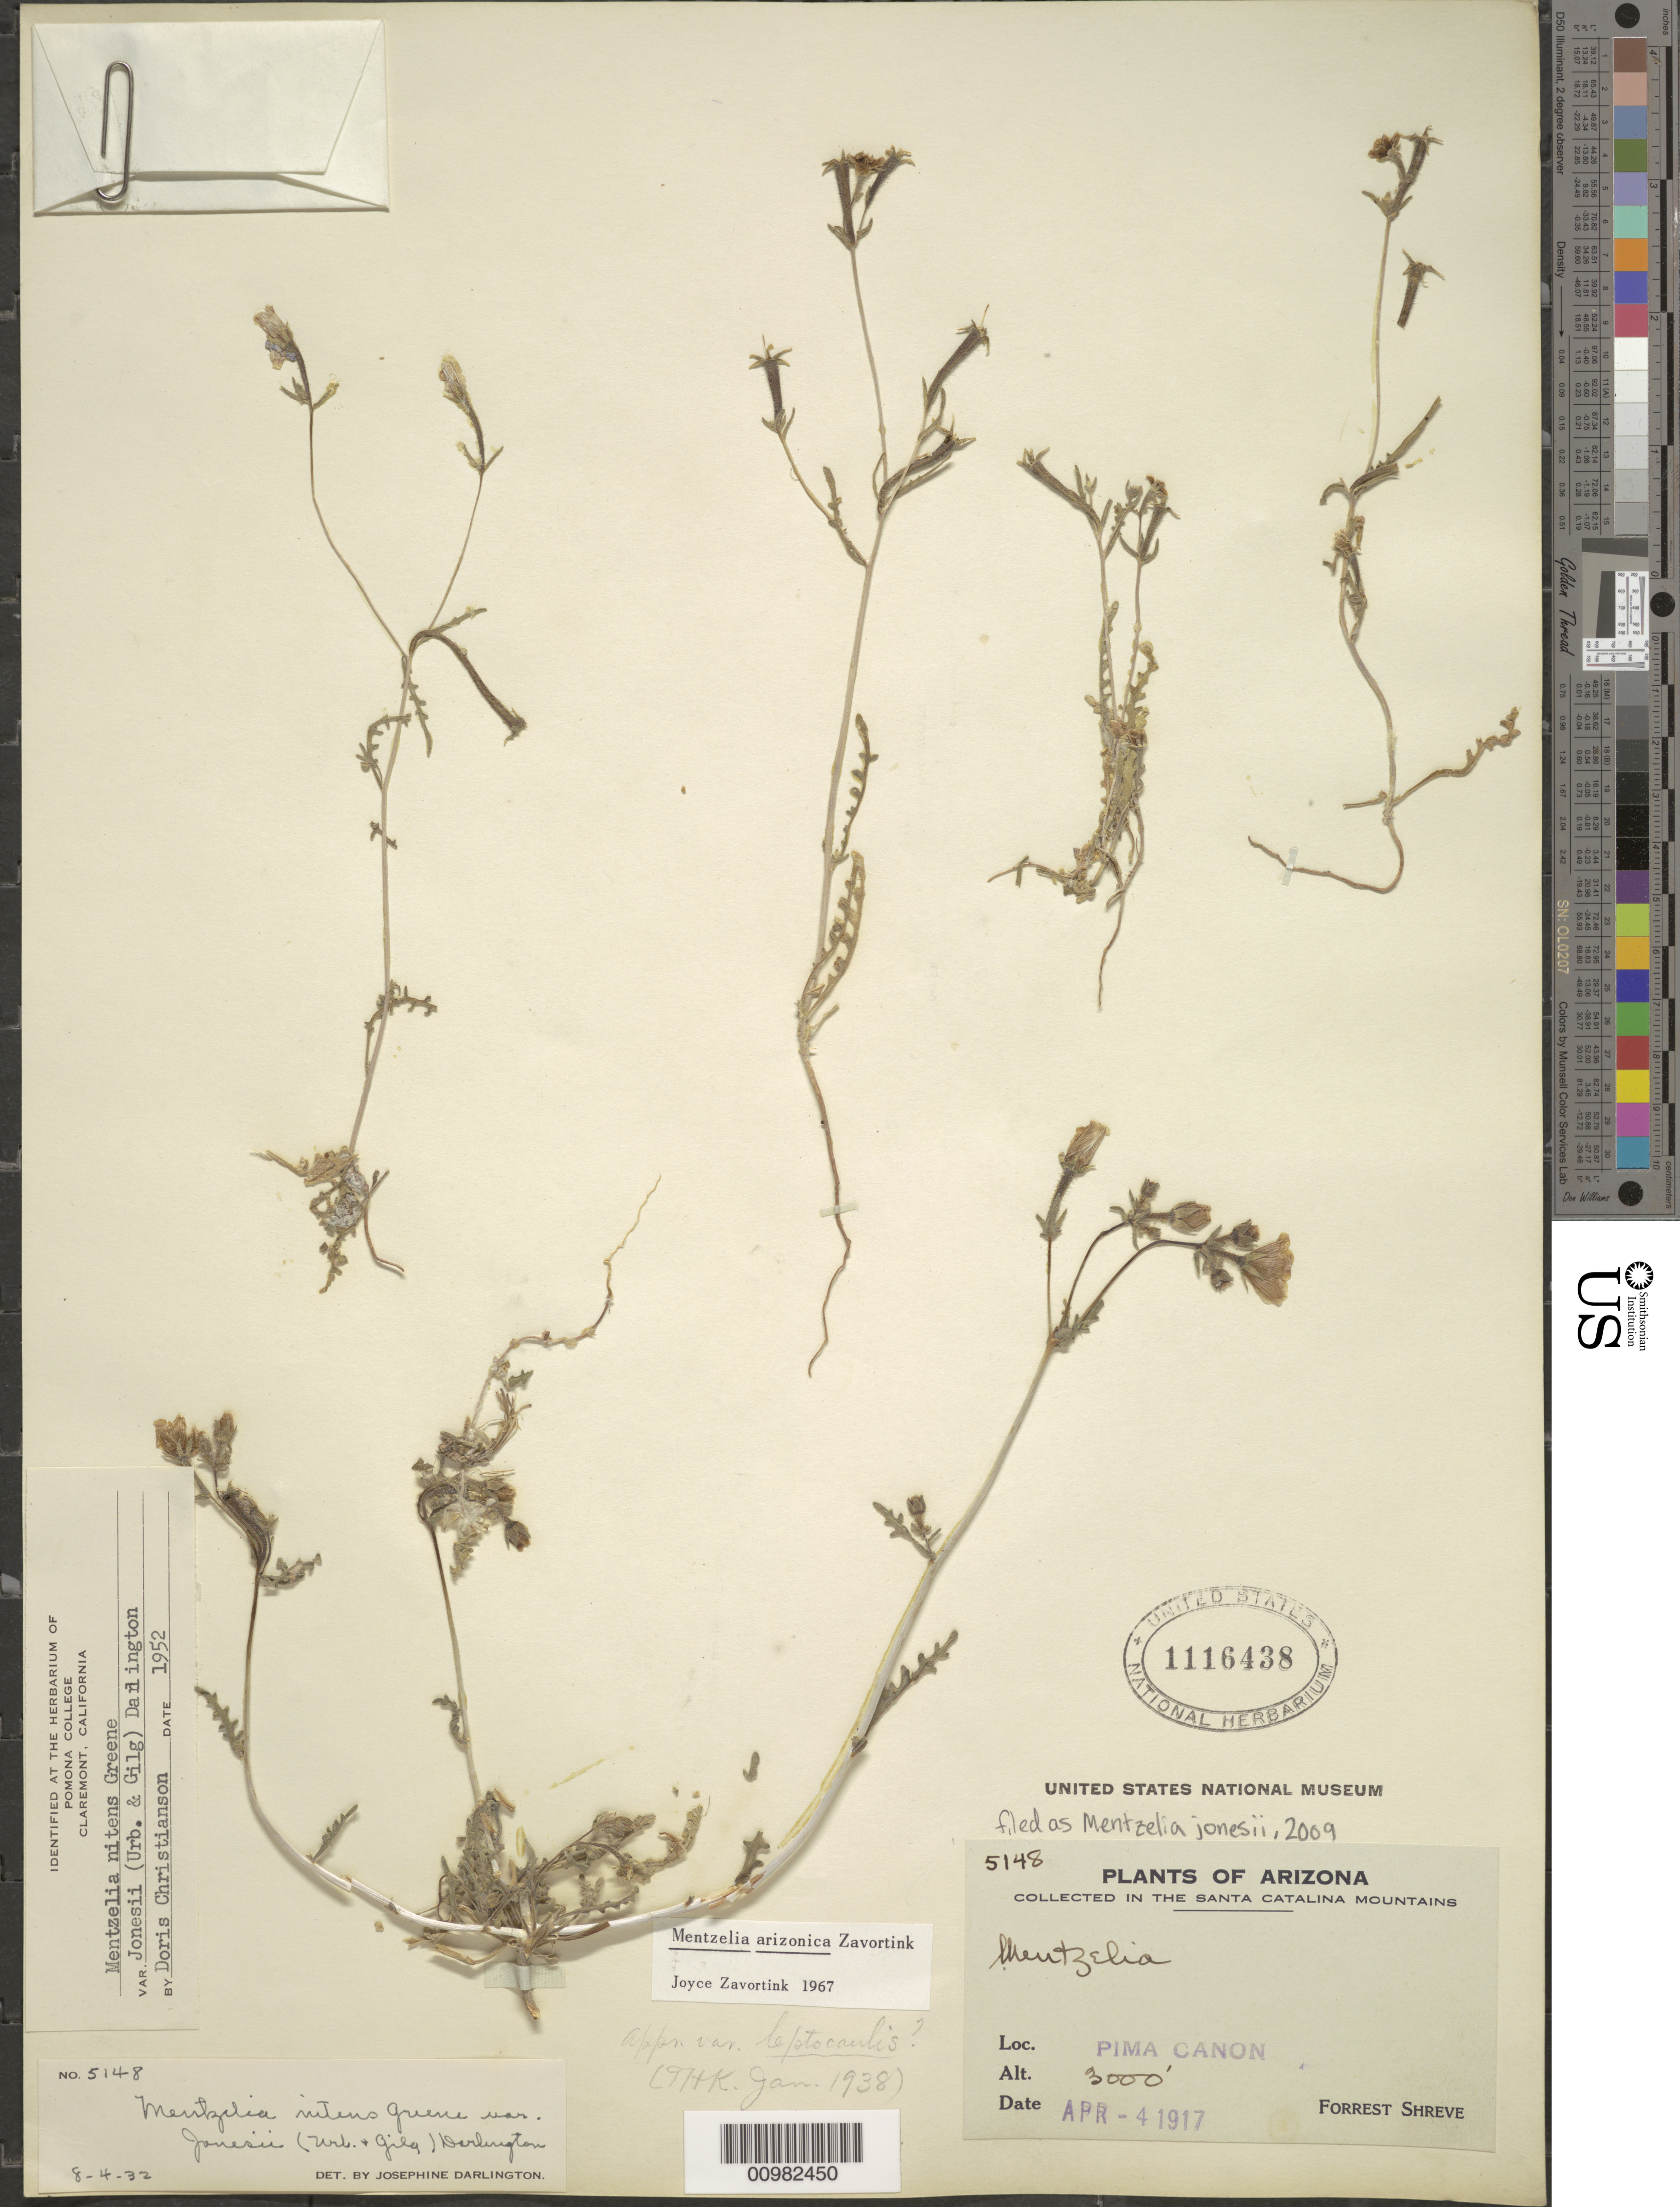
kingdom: Plantae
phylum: Tracheophyta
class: Magnoliopsida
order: Cornales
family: Loasaceae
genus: Mentzelia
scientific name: Mentzelia jonesii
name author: (Urb. & Gilg) H.J. Thomps. & J.E. Roberts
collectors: F. Shreve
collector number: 5148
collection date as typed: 04 Apr 1917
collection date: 1917-04-04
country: United States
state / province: Arizona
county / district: Pima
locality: Santa Catalina Mts.; Pima Canyon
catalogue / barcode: US 1116438